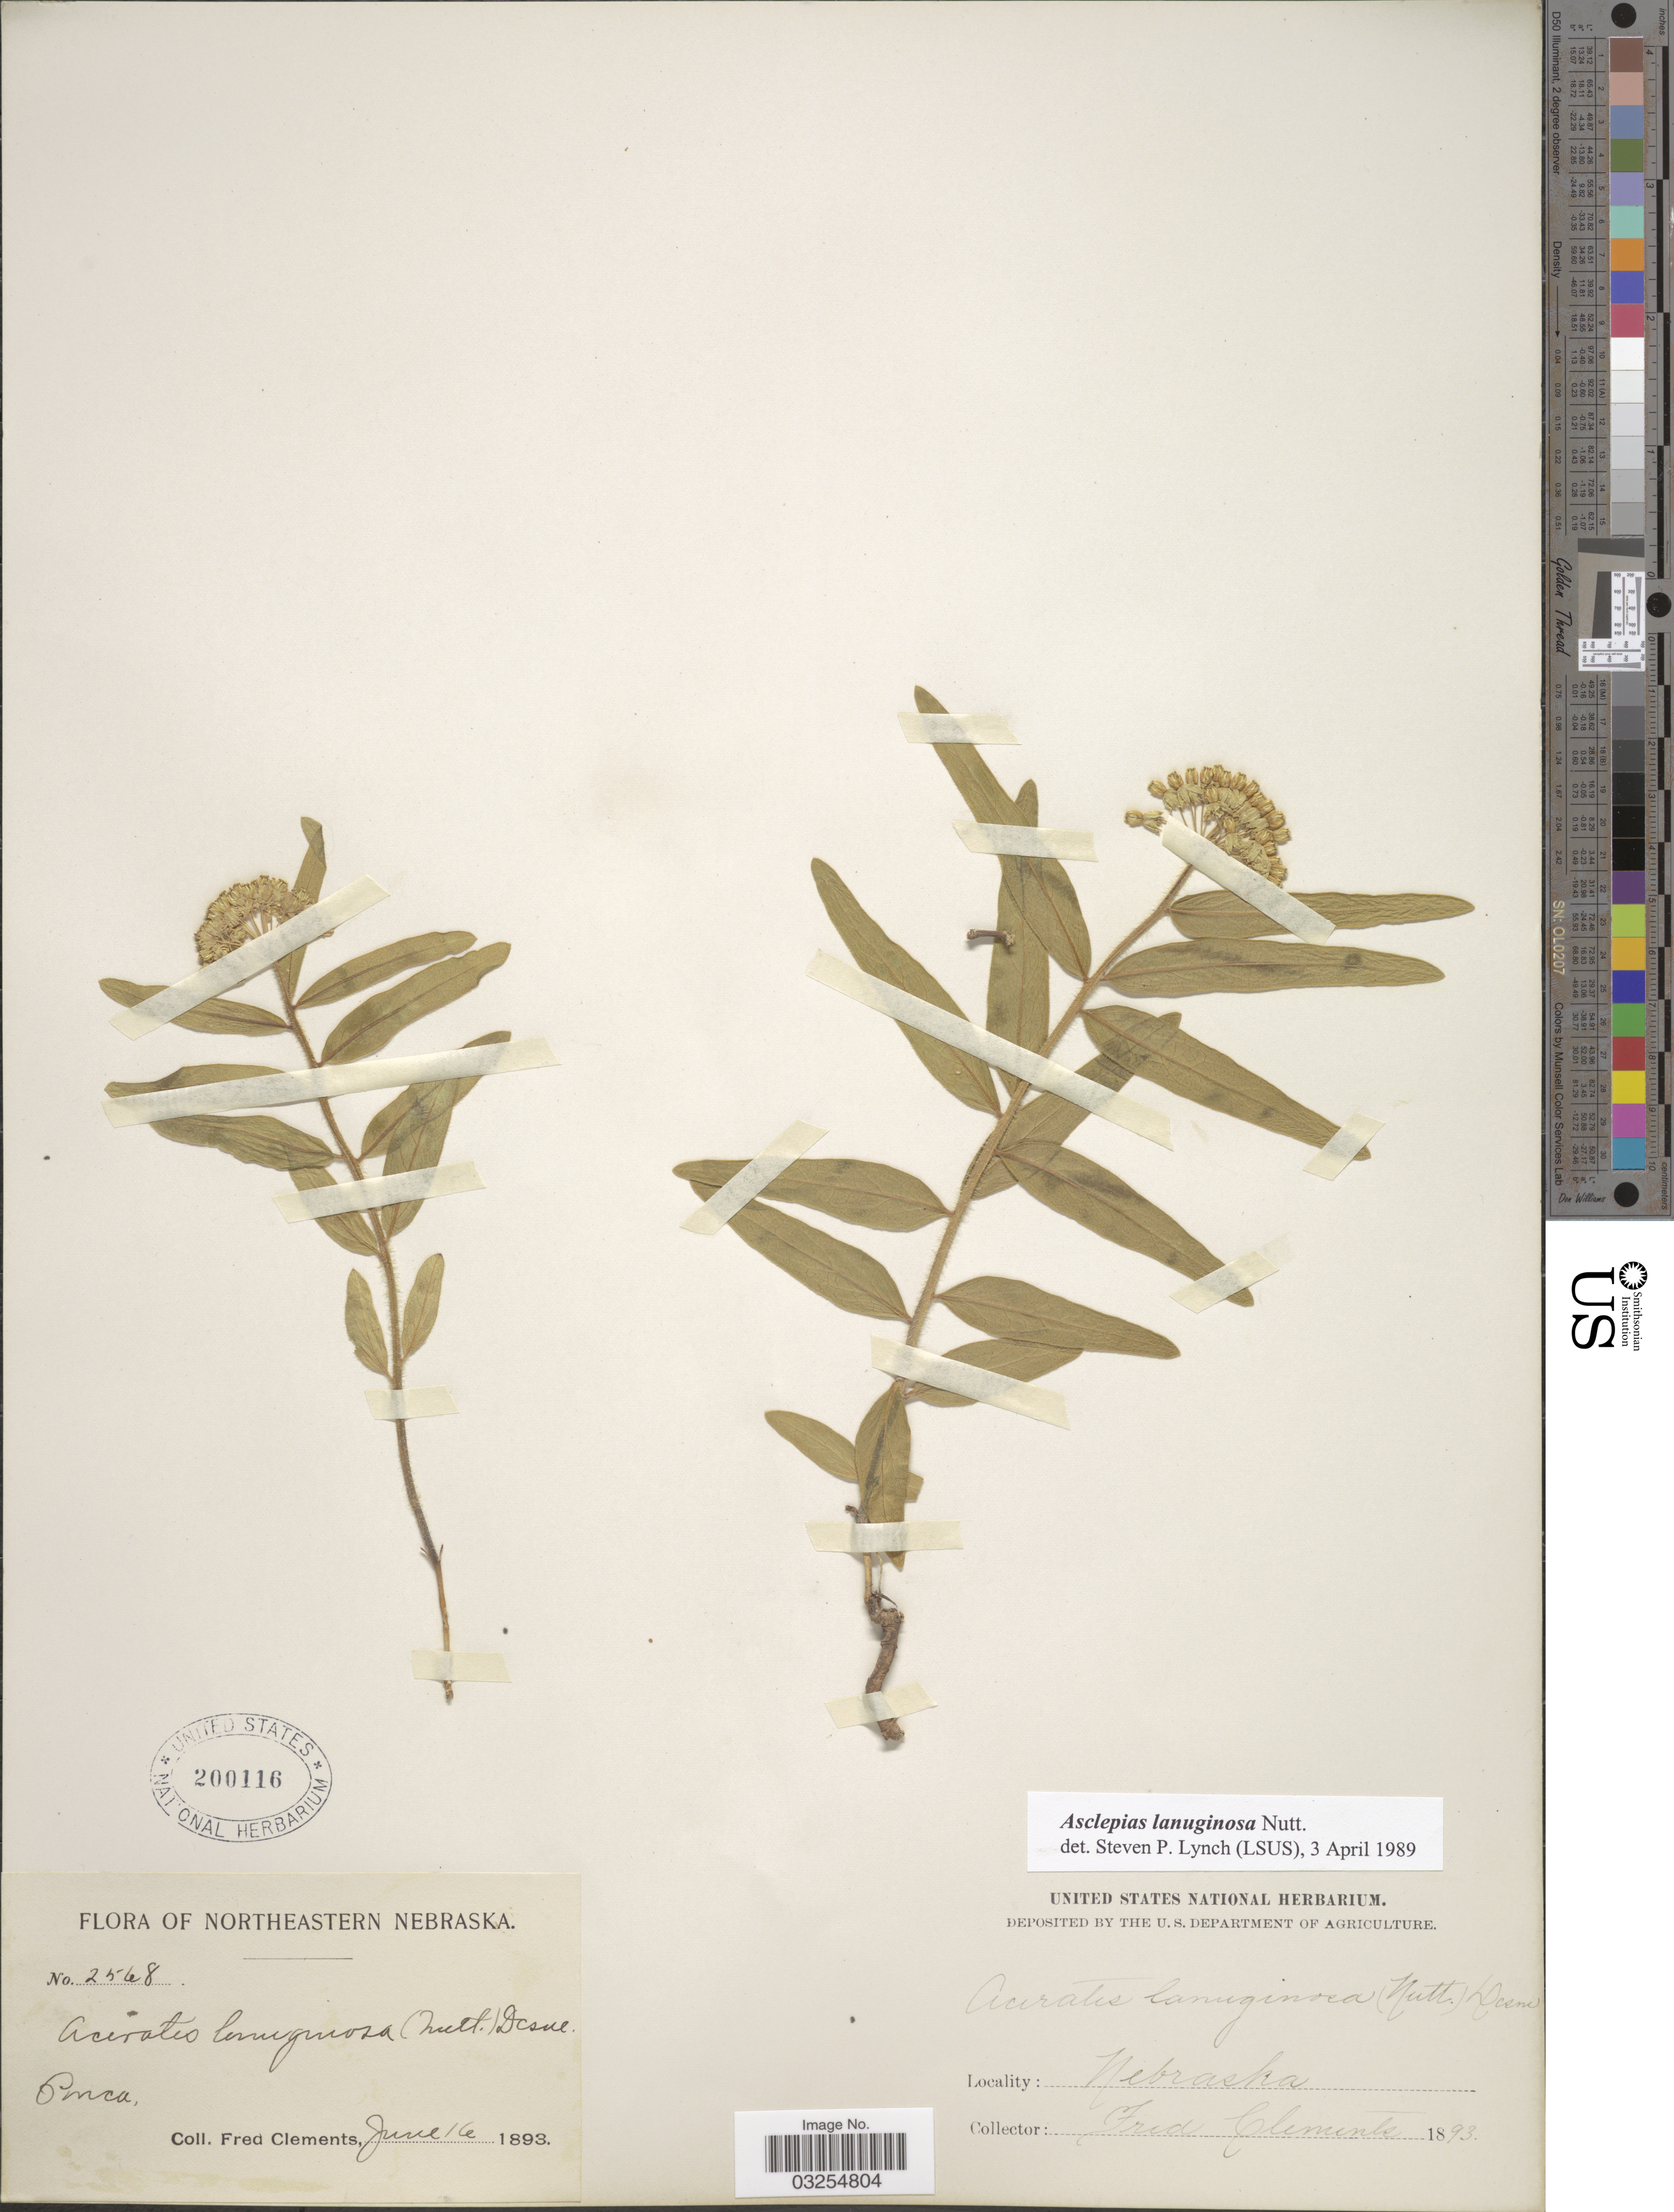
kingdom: Plantae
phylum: Tracheophyta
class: Magnoliopsida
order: Gentianales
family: Apocynaceae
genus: Asclepias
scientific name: Asclepias lanuginosa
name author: Nutt.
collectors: F. E. Clements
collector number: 2568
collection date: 1893-06-16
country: United States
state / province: Nebraska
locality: Northeastern Nebraska. Ponca.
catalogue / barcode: US 200116